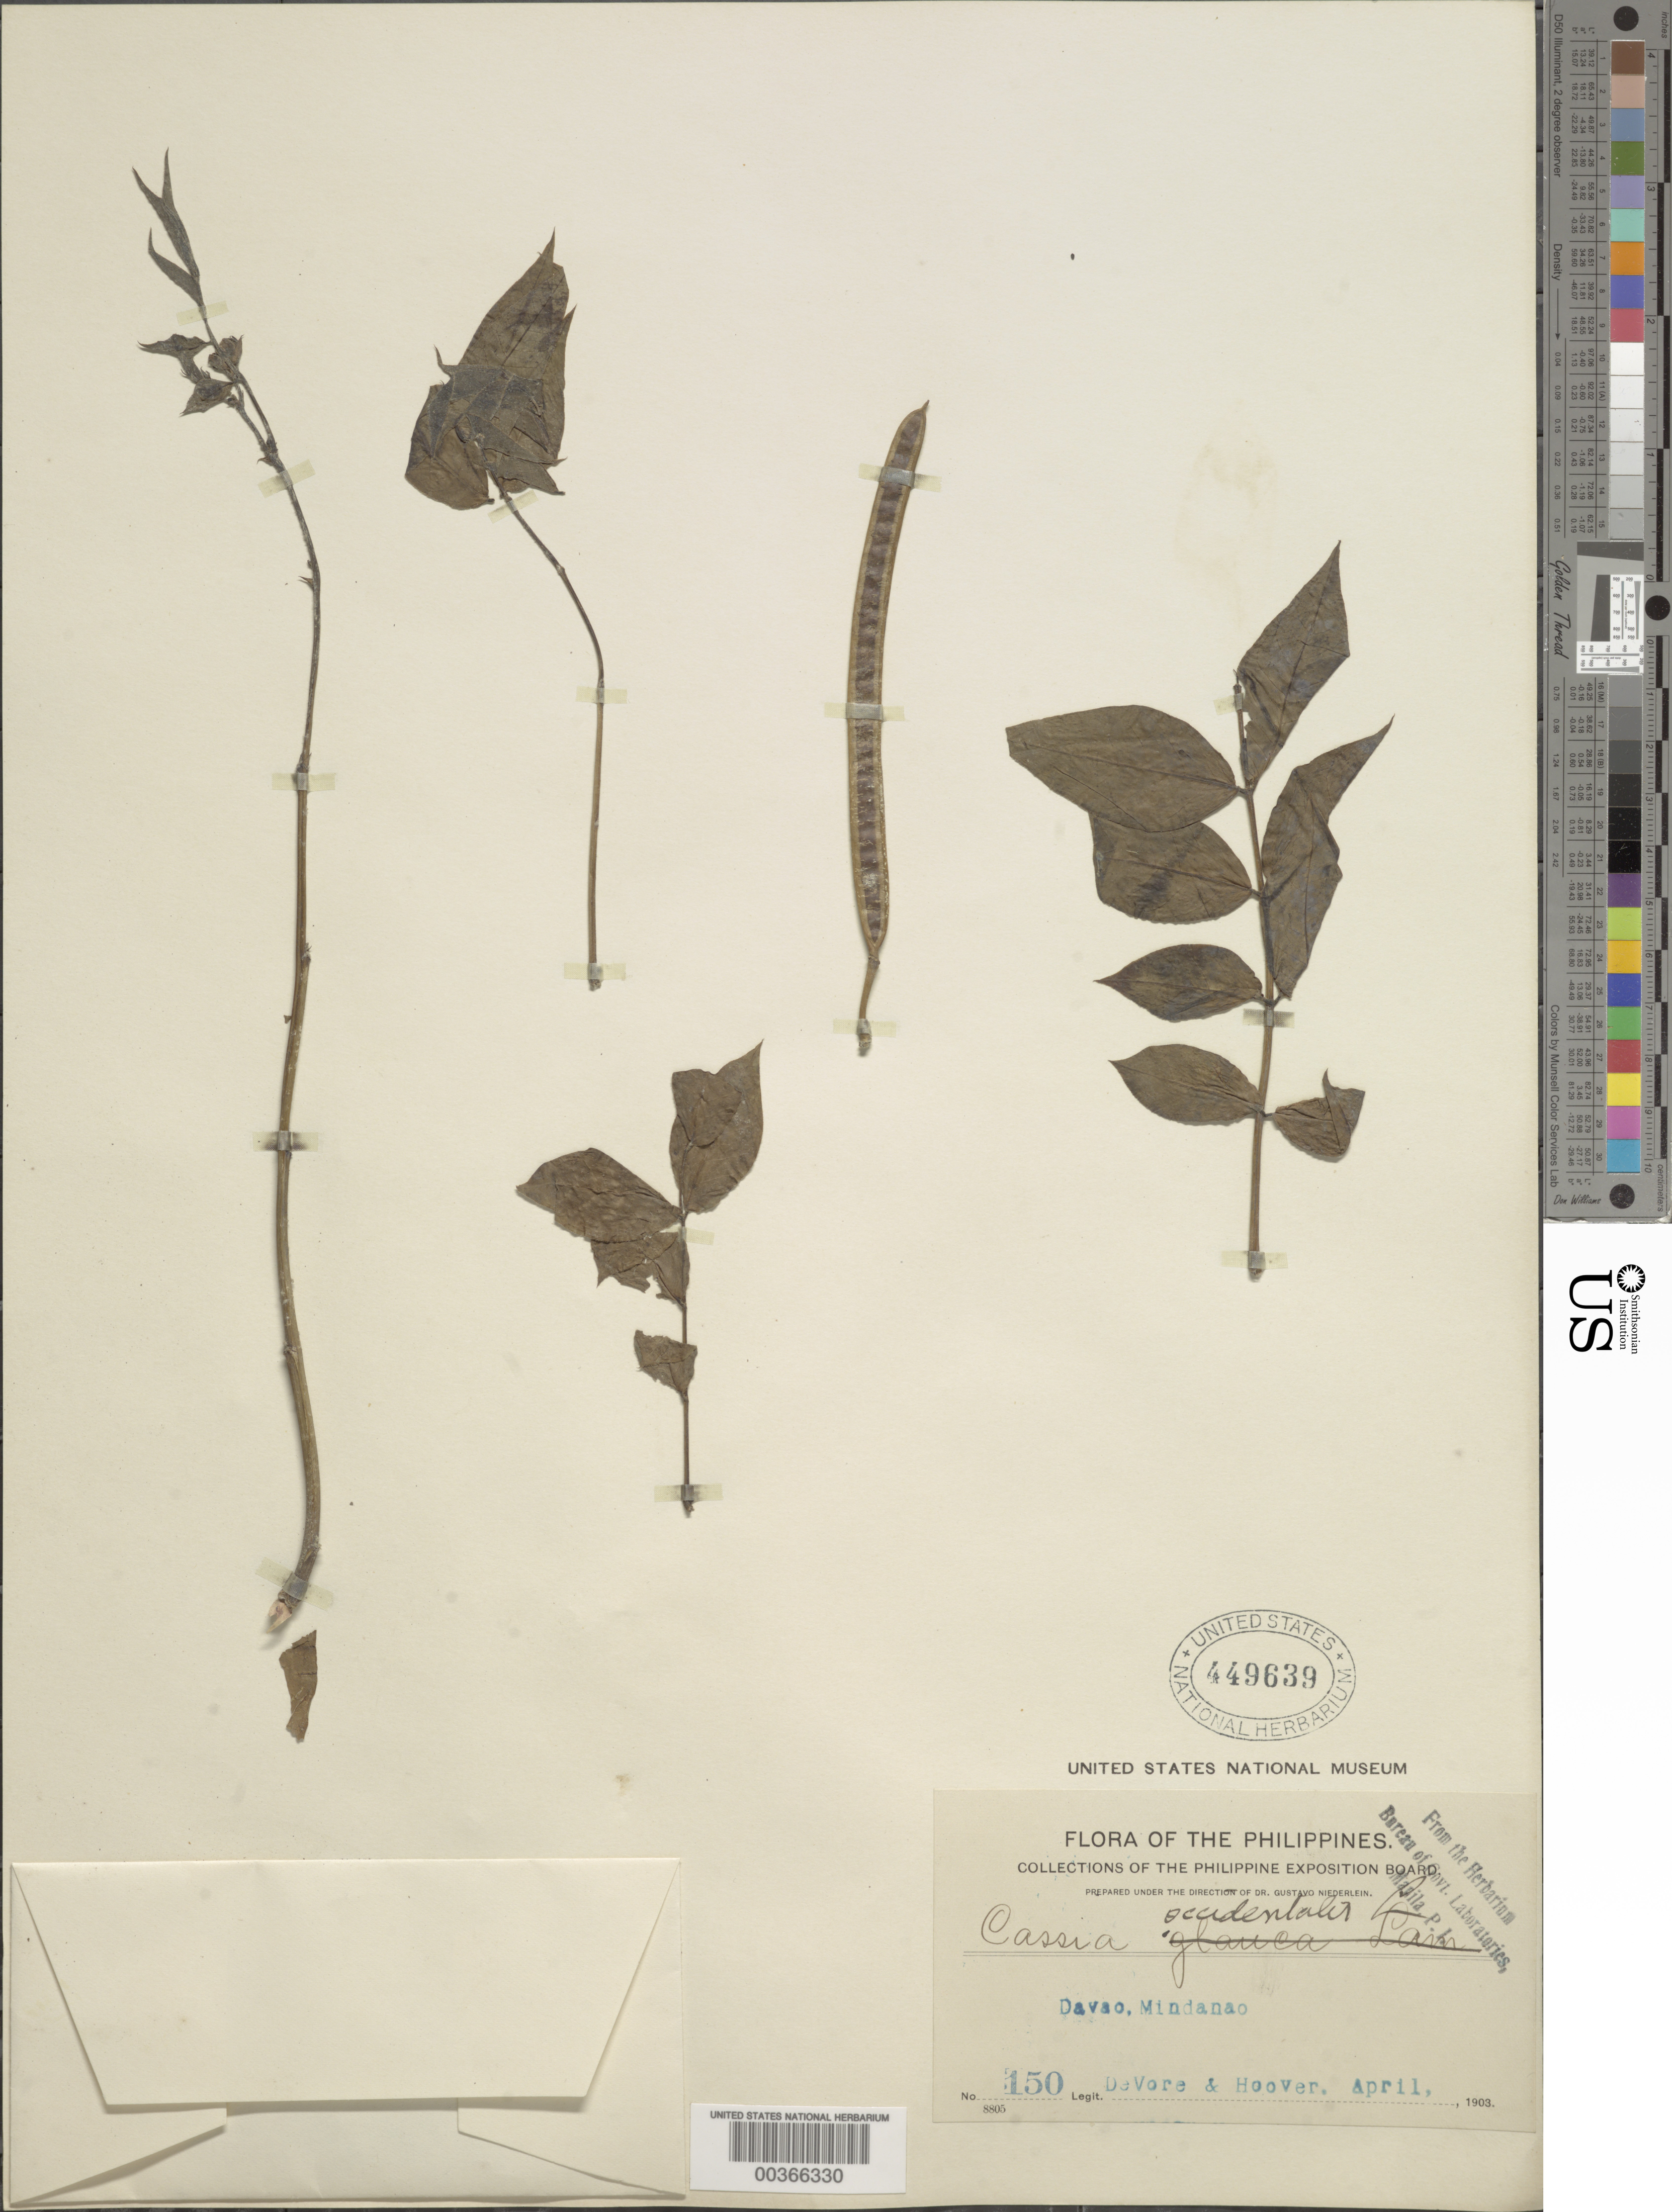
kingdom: Plantae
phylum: Tracheophyta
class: Magnoliopsida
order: Fabales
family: Fabaceae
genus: Senna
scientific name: Senna occidentalis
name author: (L.) Link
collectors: B. F. DeVore & C. L. Hoover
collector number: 150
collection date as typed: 21 Jan 1904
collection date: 1904-01-21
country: Philippines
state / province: Davao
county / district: Davao del Norte / Davao del Sur / Davao Oriental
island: Mindanao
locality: Davao prov.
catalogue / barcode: US 449639